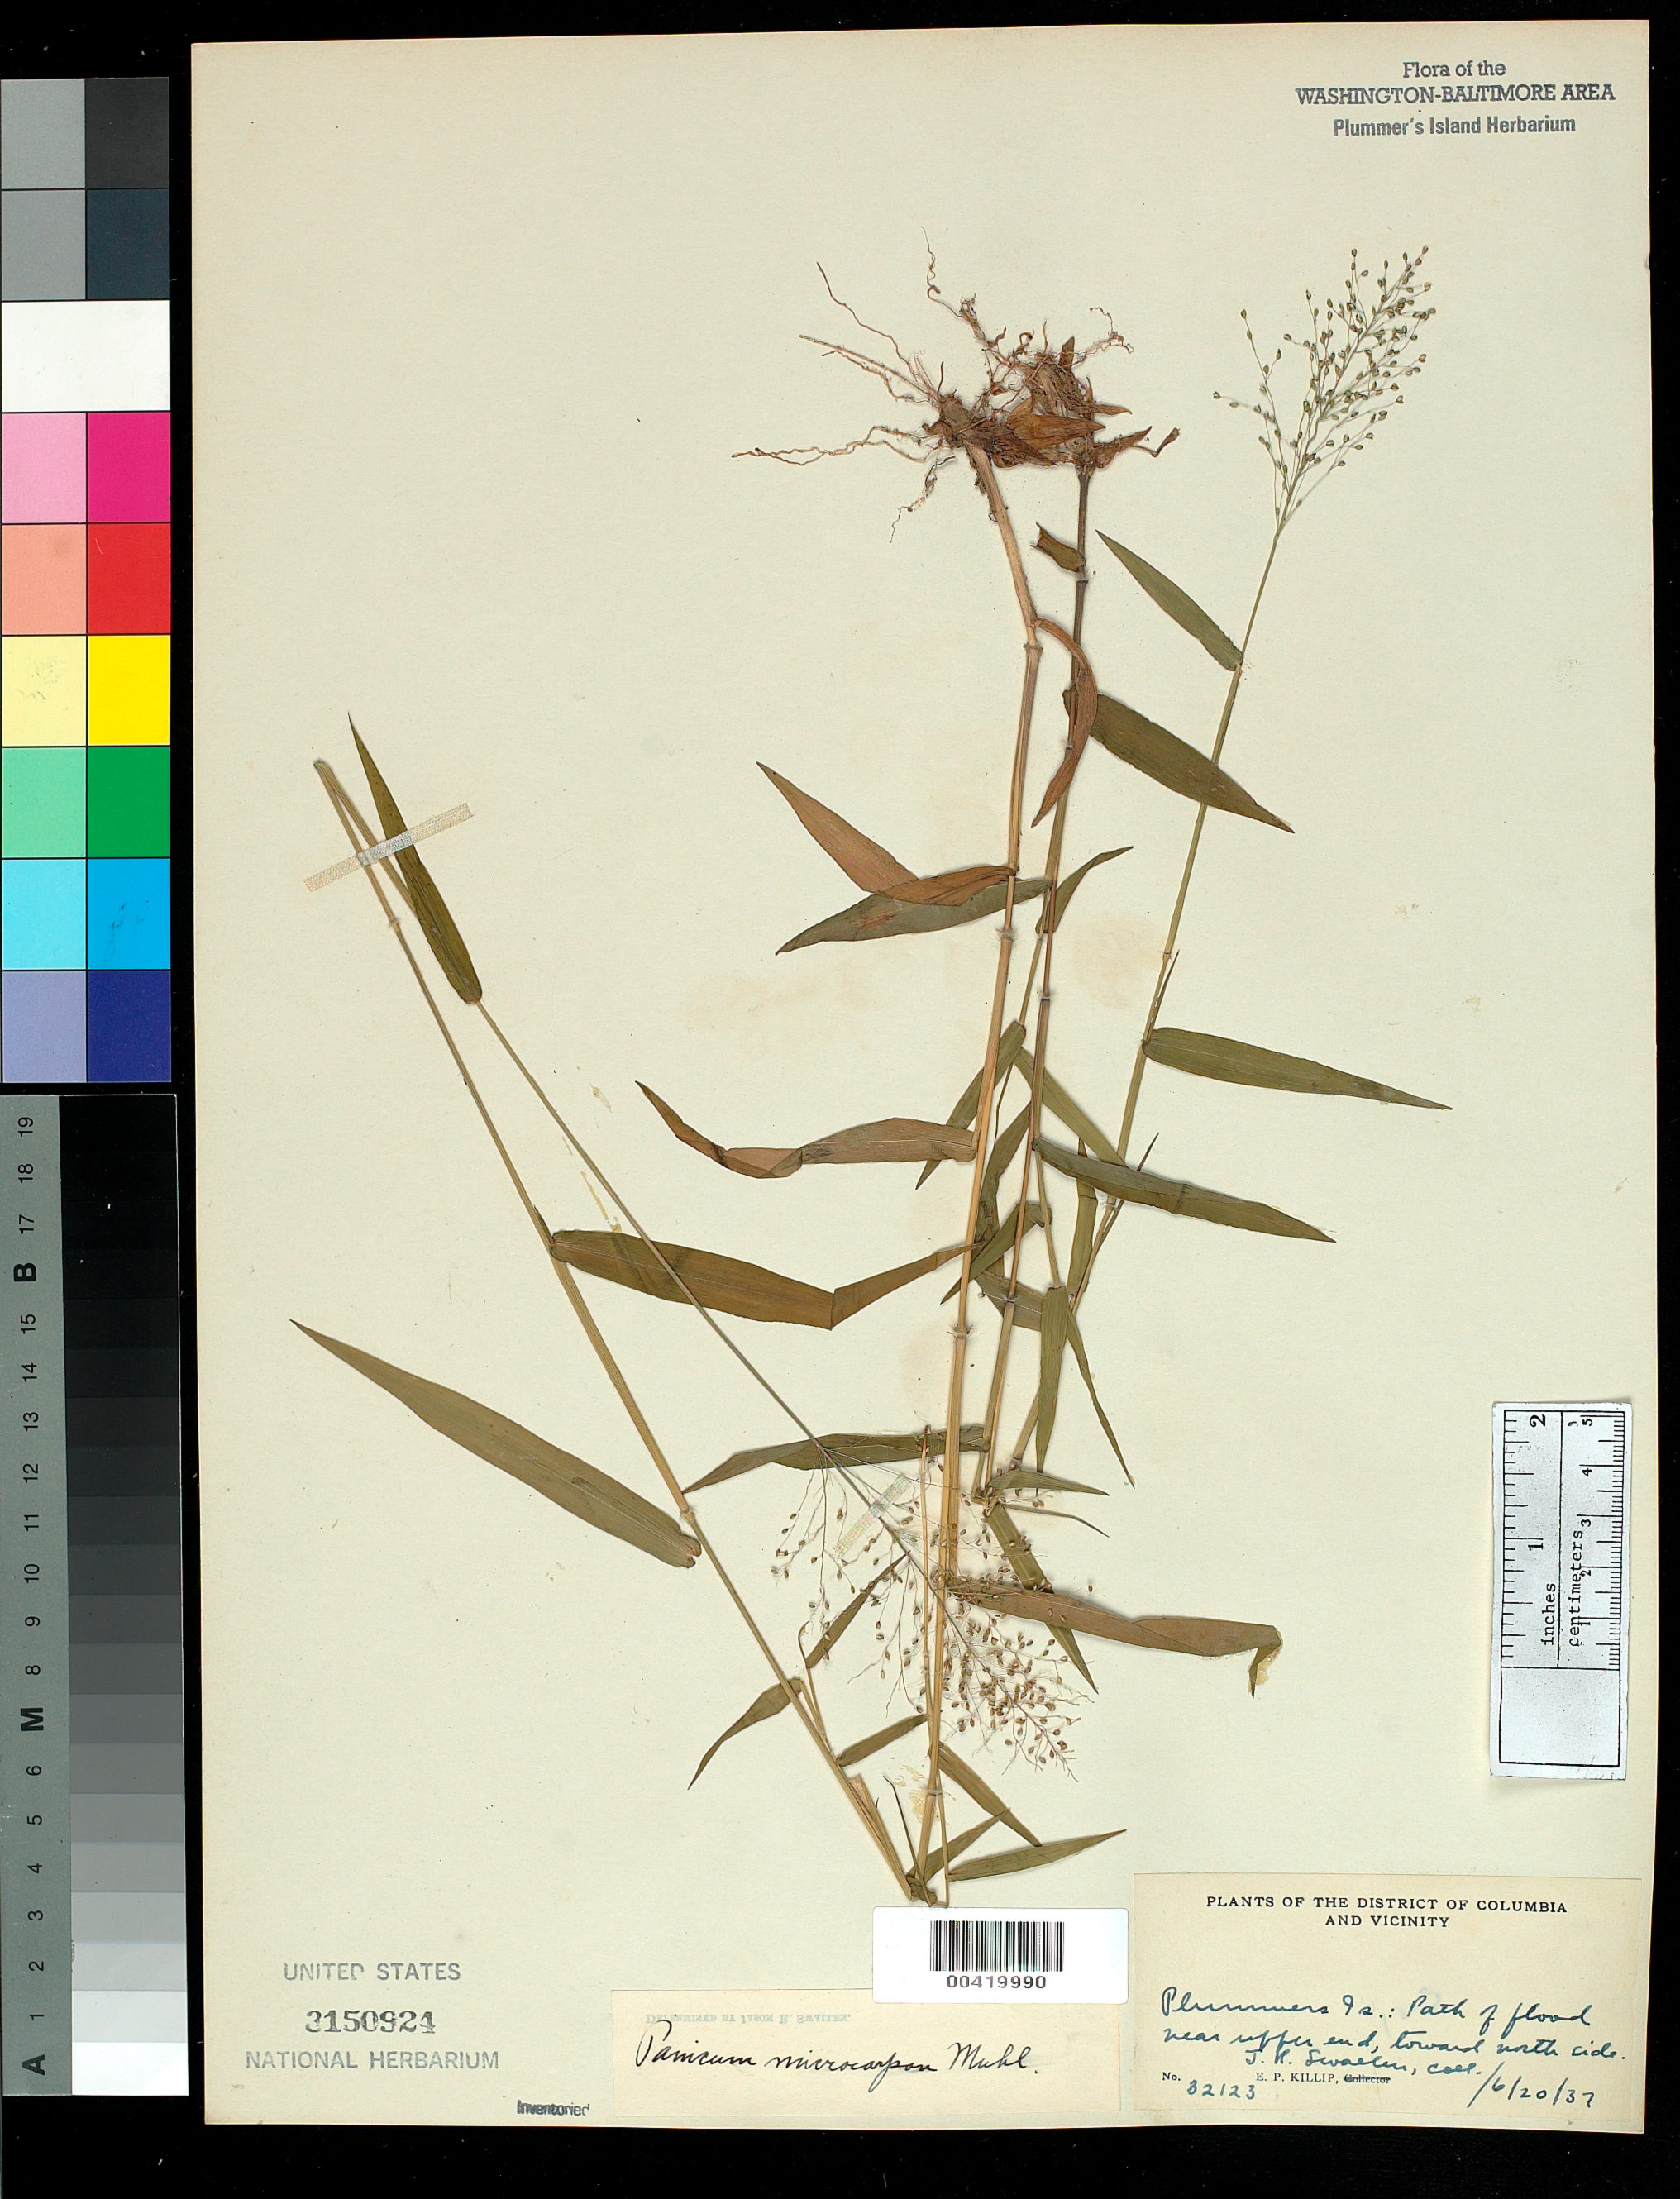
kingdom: Plantae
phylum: Tracheophyta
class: Liliopsida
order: Poales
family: Poaceae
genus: Dichanthelium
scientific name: Dichanthelium dichotomum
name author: (L.) Gould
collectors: E. P. Killip & J. R. Swallen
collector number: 32123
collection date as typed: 20 Jun 1937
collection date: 1937-06-20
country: United States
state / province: Maryland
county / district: Montgomery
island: Plummers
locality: Plummer's Island; path of flood near upper end, toward north side C. & O. Canal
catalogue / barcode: US 3150924